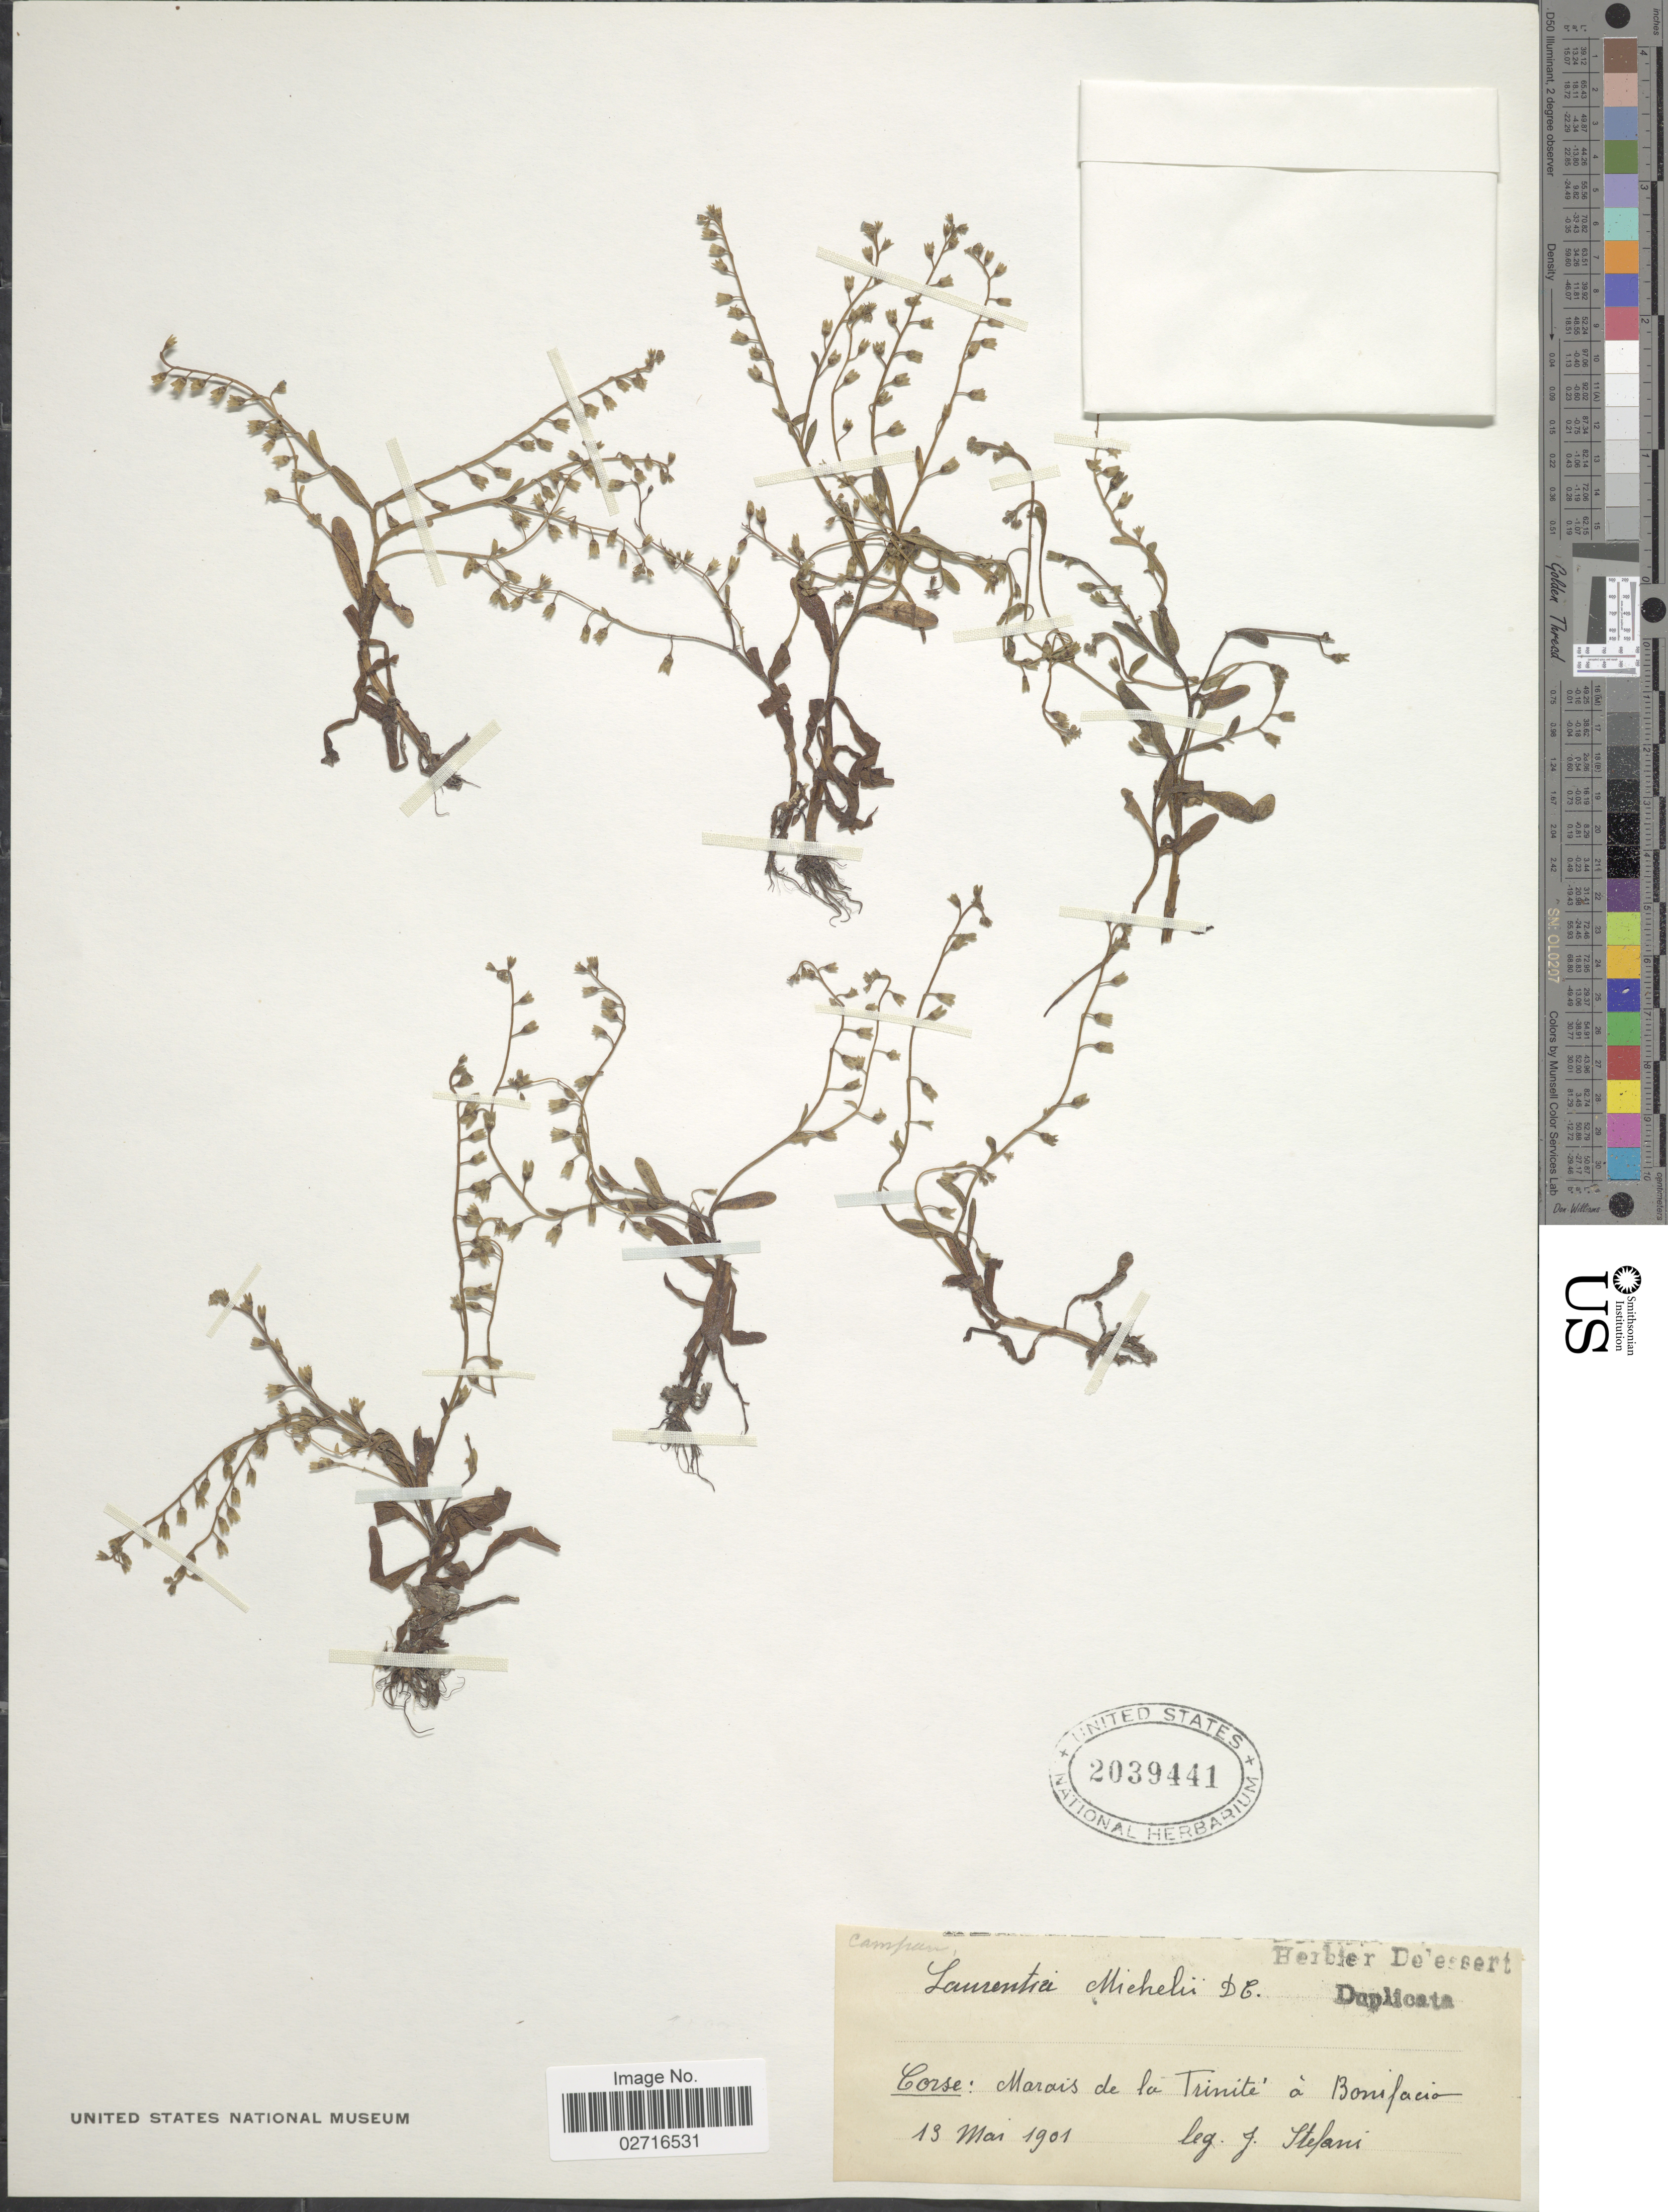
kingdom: Plantae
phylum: Tracheophyta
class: Magnoliopsida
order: Asterales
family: Campanulaceae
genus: Laurentia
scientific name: Laurentia michelii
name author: A. DC.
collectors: J. Stefani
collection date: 1901-05-13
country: France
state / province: Corsica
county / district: Corse-du-Sud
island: Corse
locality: Corse: Marais de la Trinite a Bonifacio.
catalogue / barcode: US 2039441